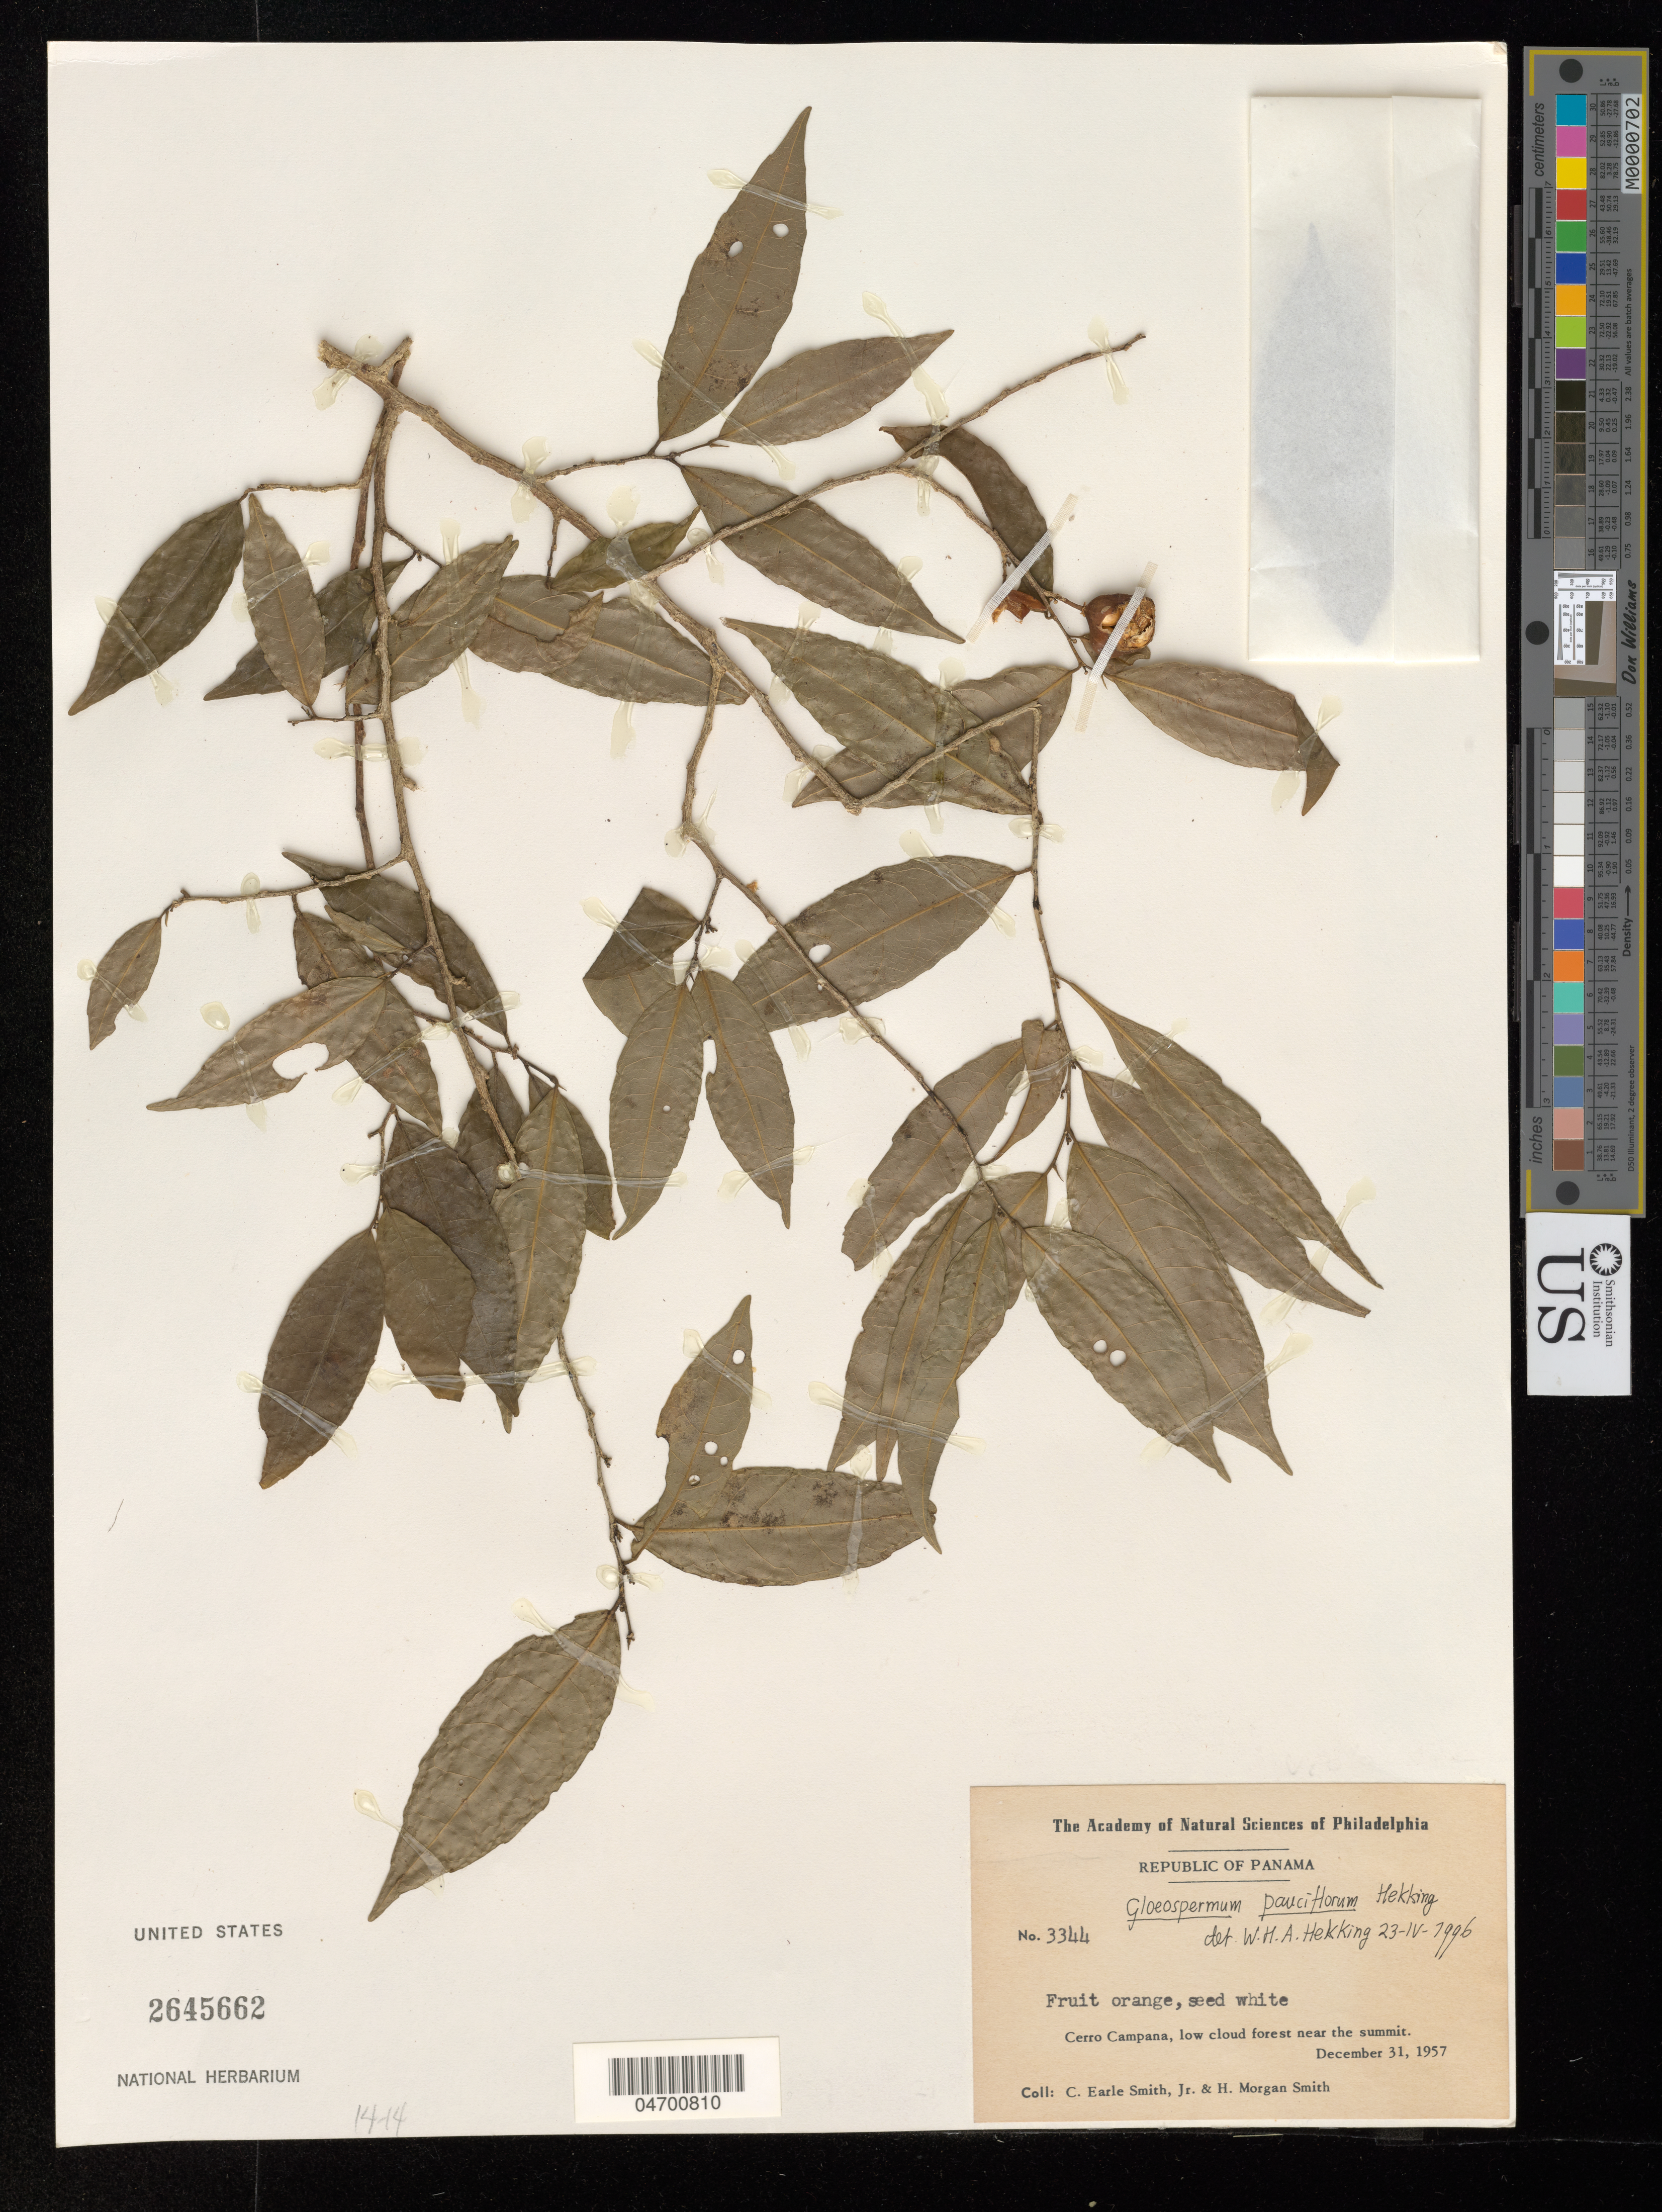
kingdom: Plantae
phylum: Tracheophyta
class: Magnoliopsida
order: Malpighiales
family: Violaceae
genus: Gloeospermum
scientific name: Gloeospermum pauciflorum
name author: Hekking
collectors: C. E. Smith Jr. & H. M. Smith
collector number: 3344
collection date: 1957-12-31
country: Panama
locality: Cerro Campana, low cloud forest near the summit.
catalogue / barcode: US 2645662